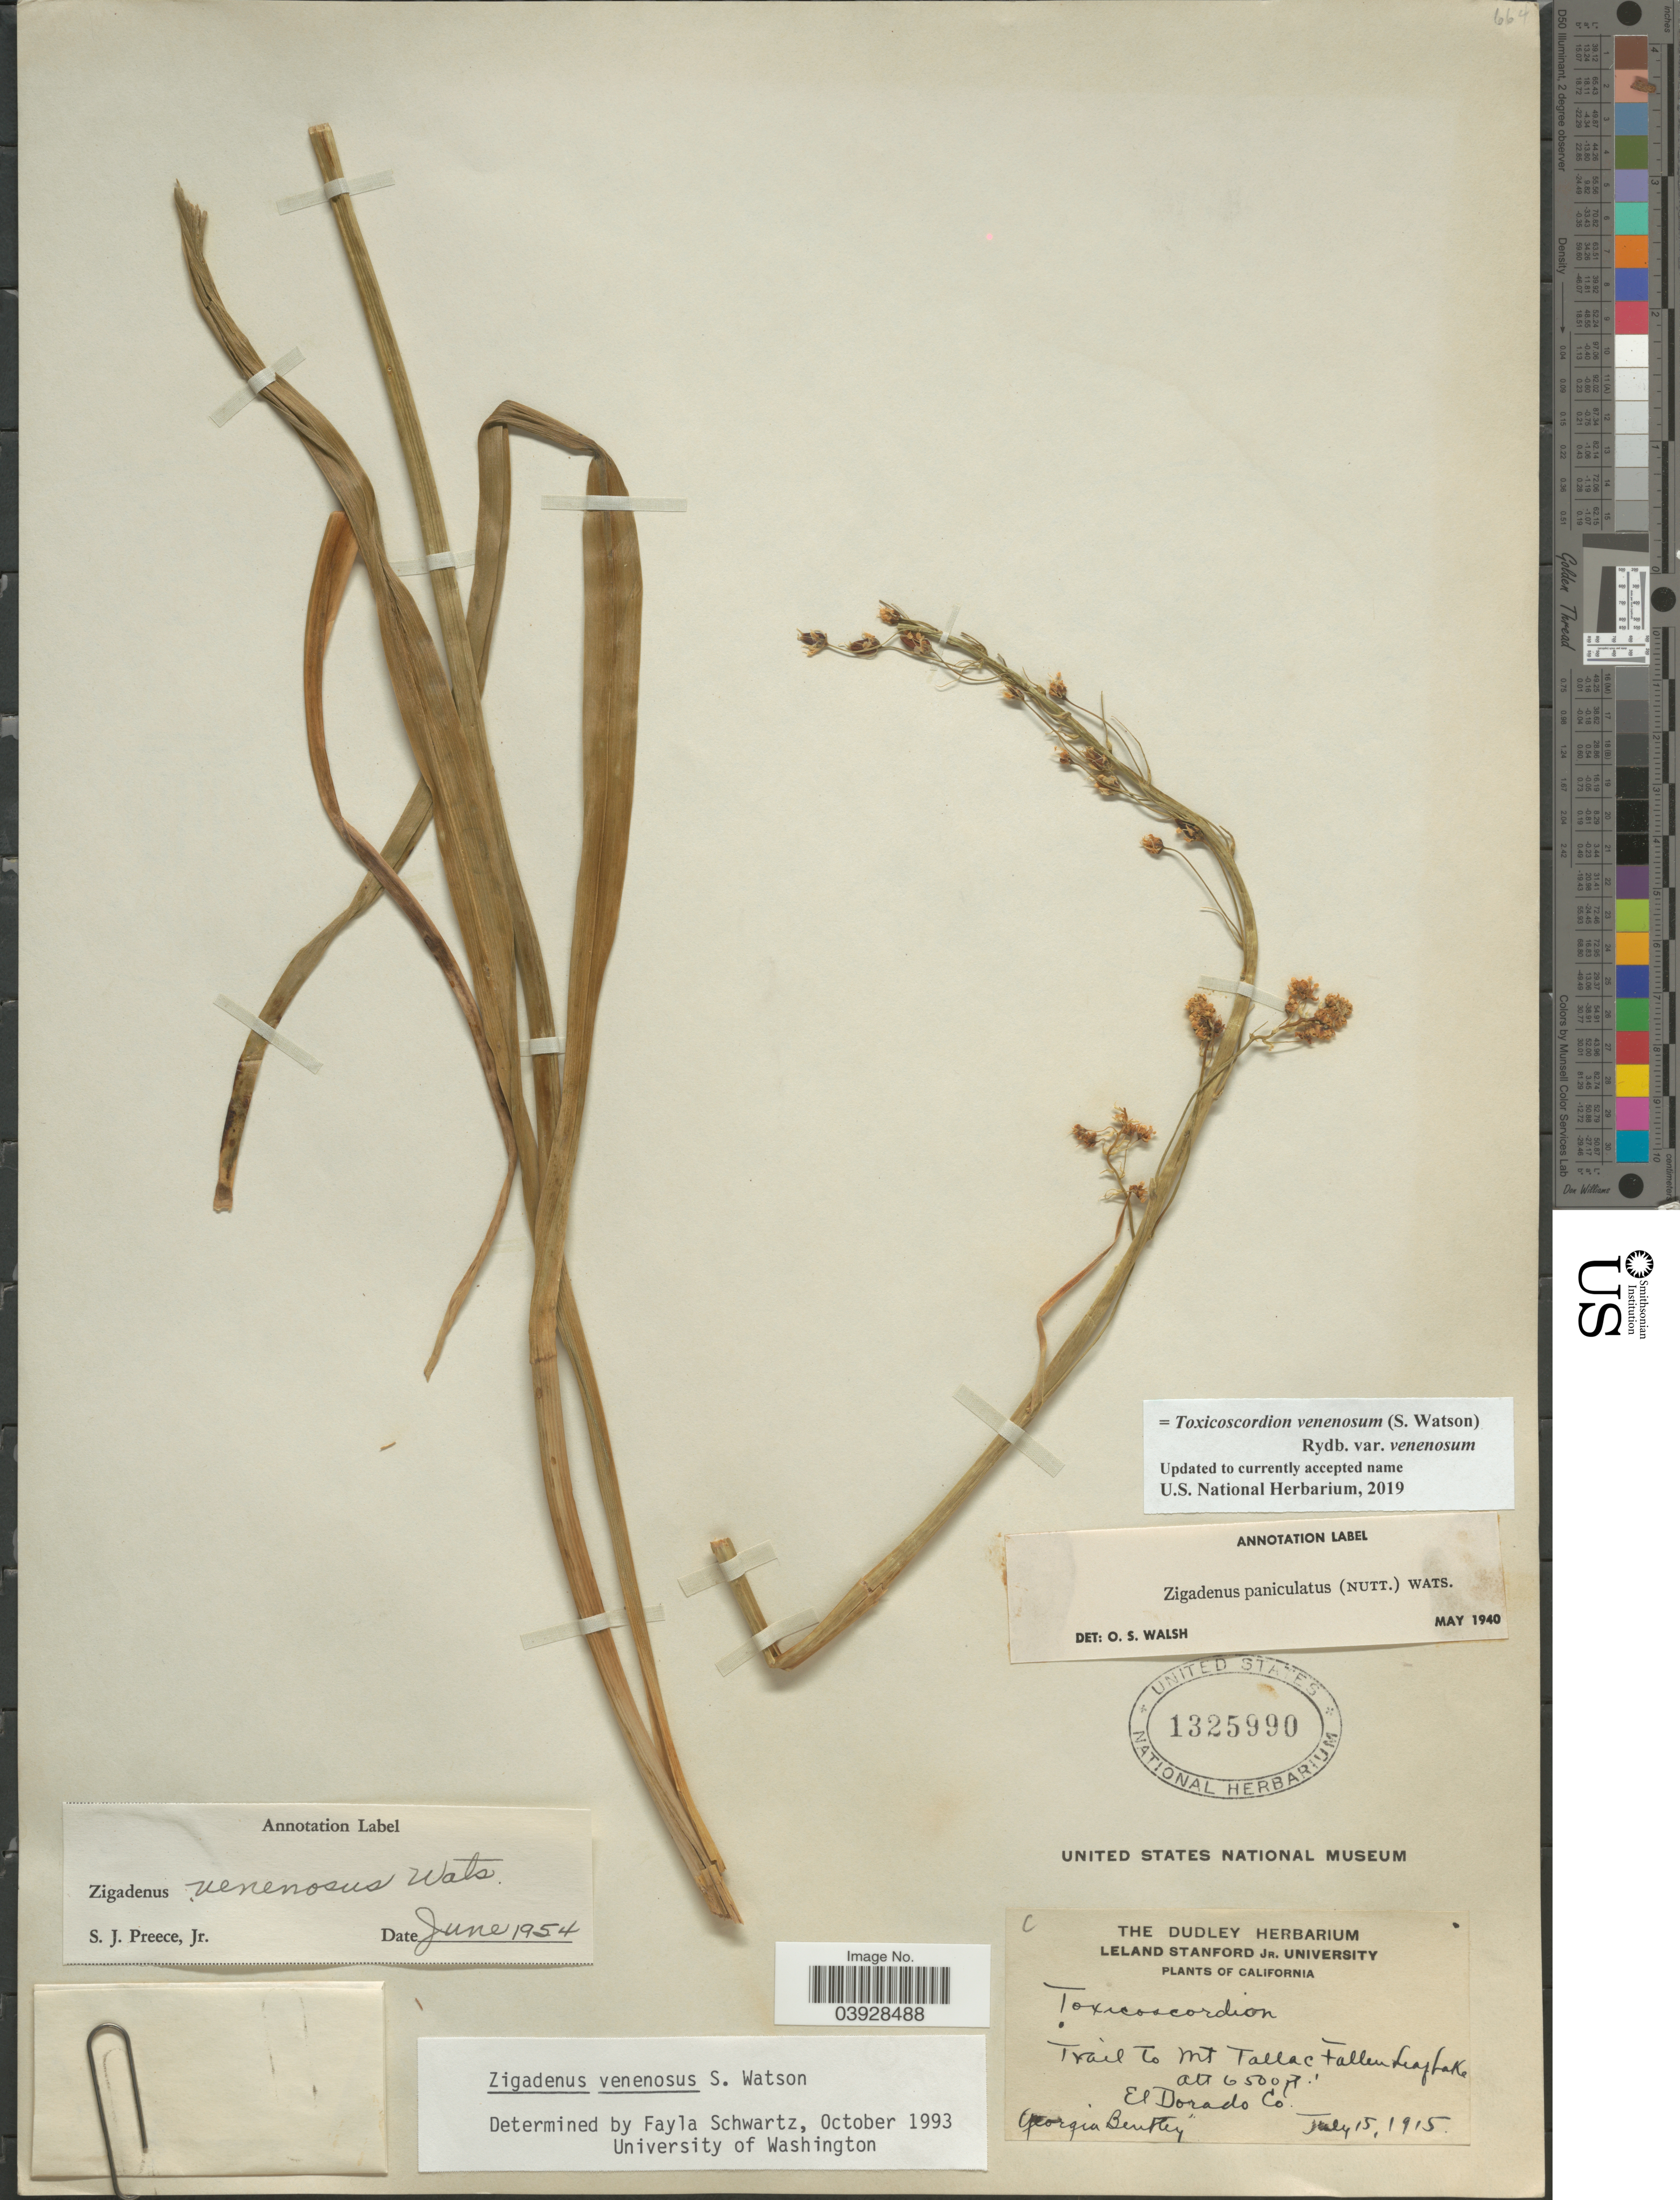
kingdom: Plantae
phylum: Tracheophyta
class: Liliopsida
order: Liliales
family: Melanthiaceae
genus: Toxicoscordion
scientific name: Toxicoscordion venenosum var. gramineum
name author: (Rydb.) Brasher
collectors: G. Bentley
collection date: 1915-07-15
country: United States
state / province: California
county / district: El Dorado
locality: Trail to Mt Tallac Fallen Leaf Lake. El Dorado Co.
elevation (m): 1981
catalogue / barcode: US 1325990